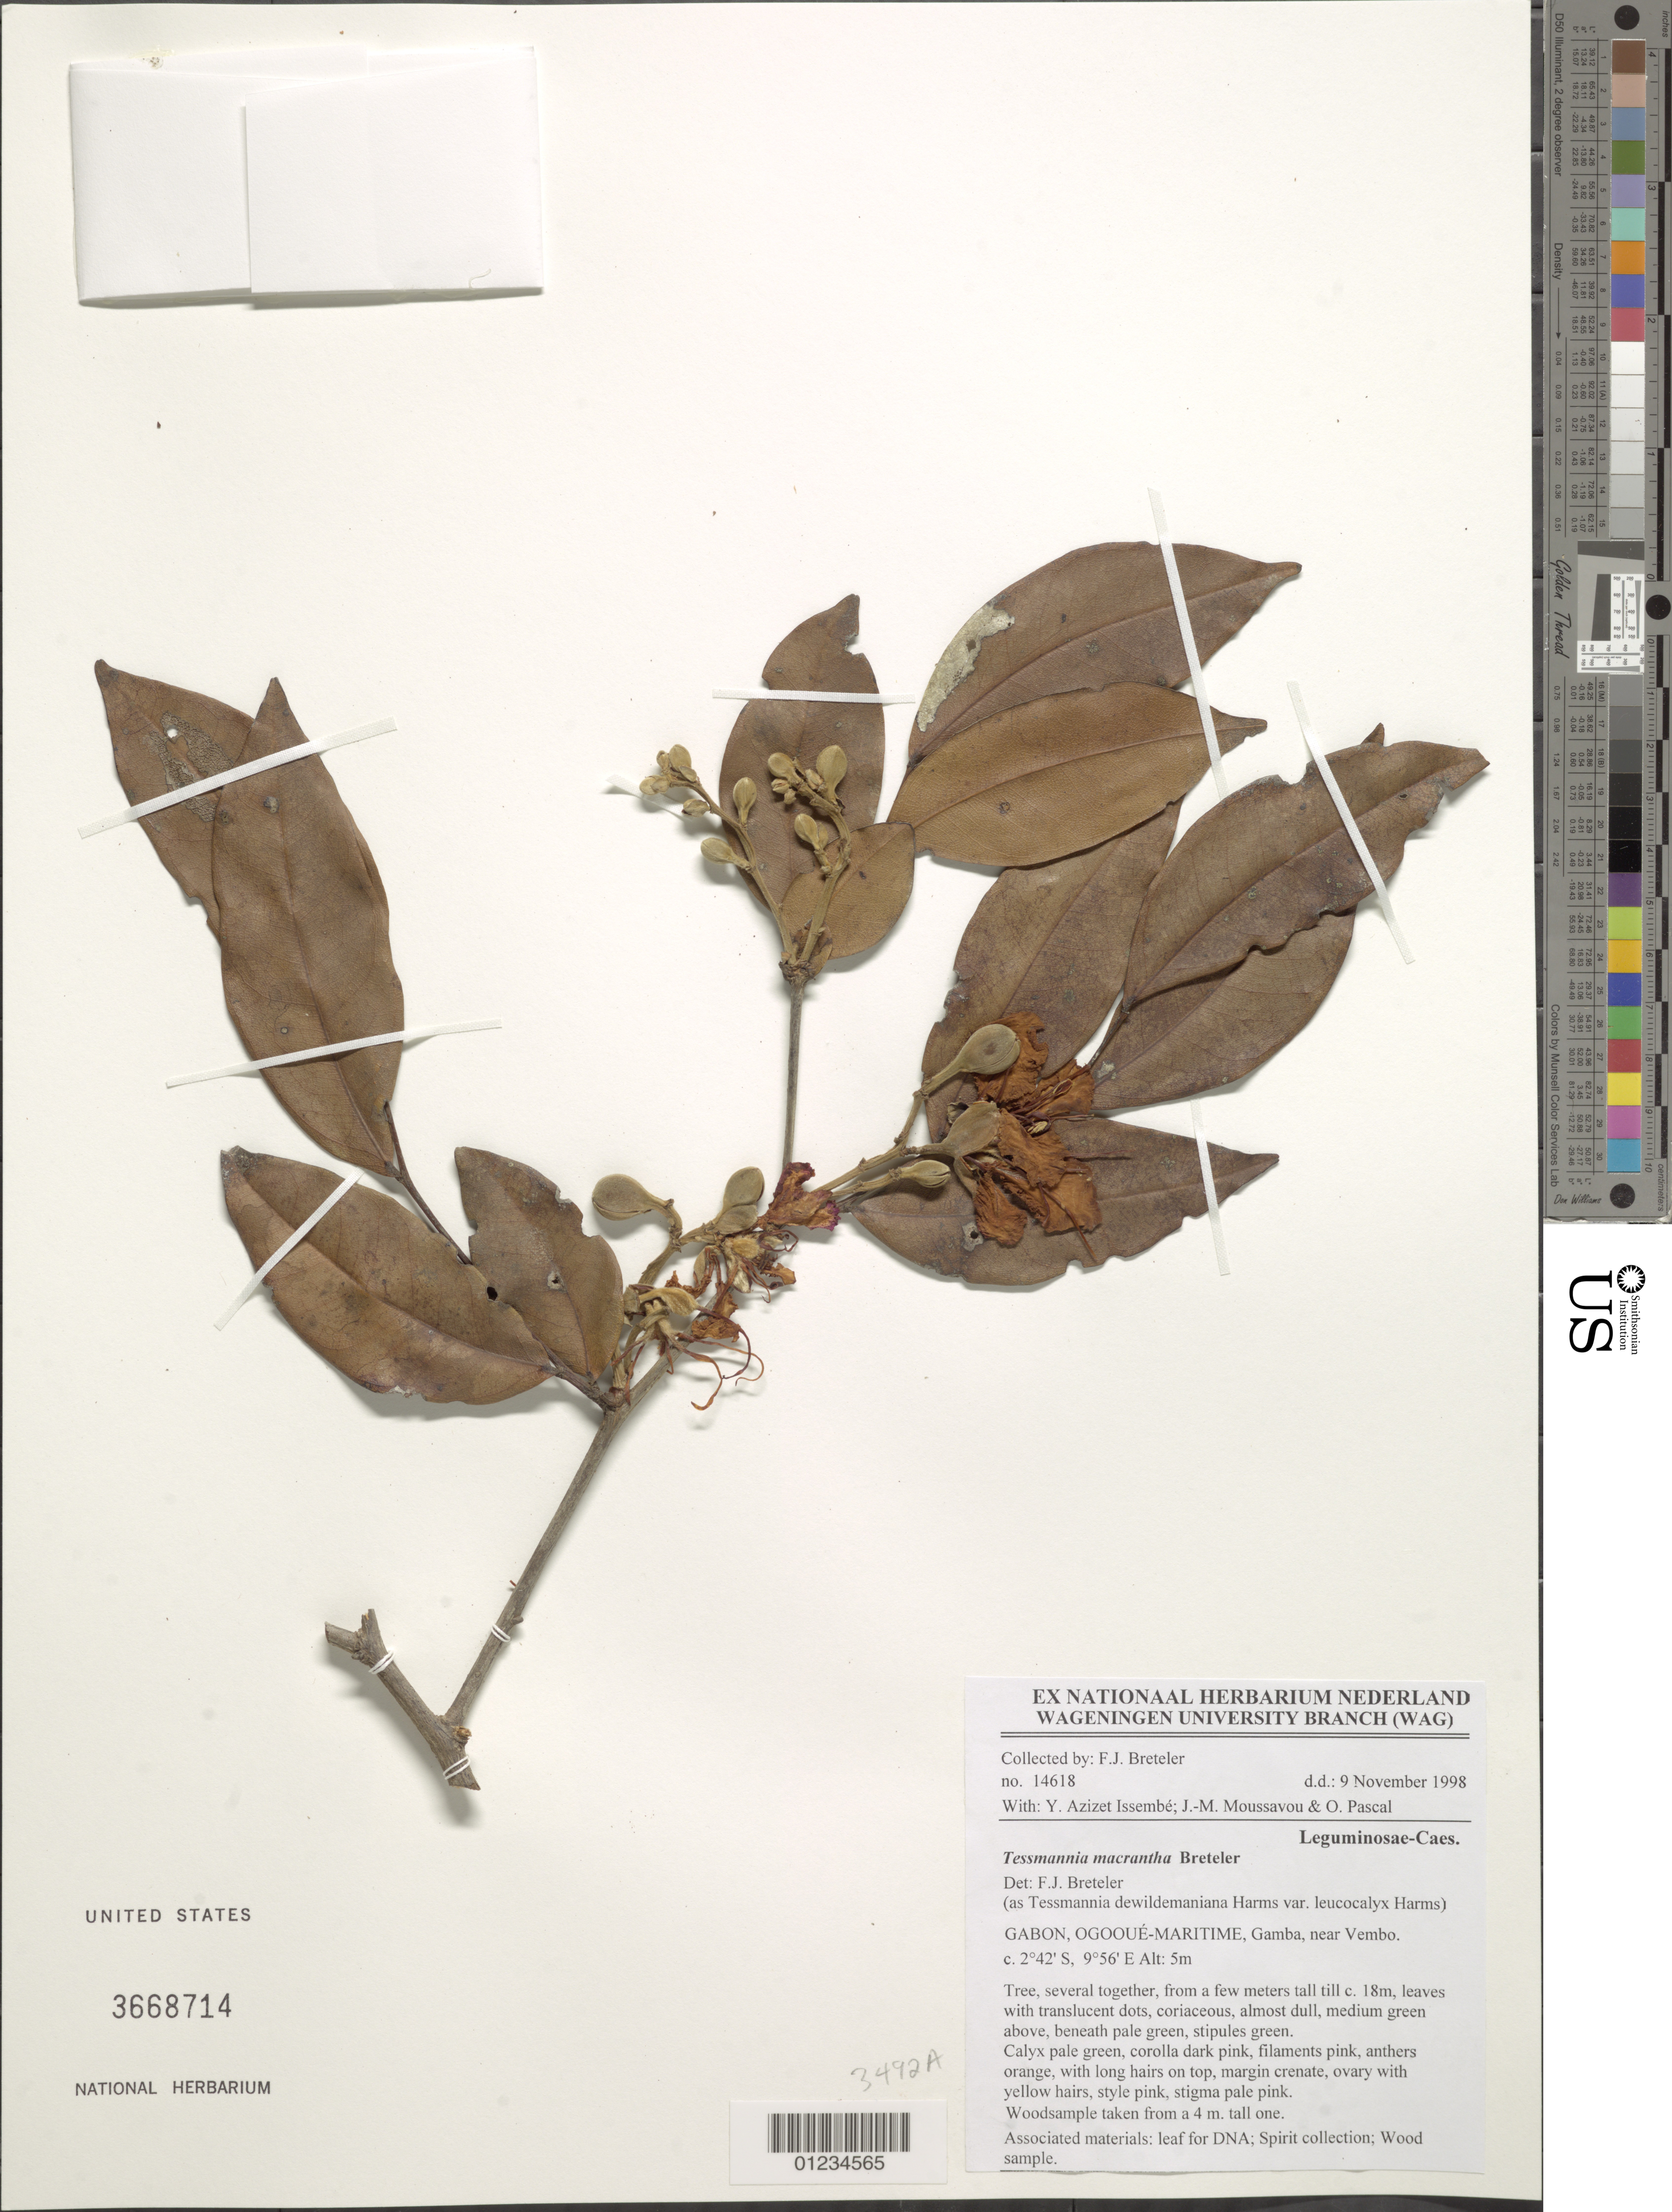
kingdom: Plantae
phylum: Tracheophyta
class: Magnoliopsida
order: Fabales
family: Fabaceae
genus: Tessmannia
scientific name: Tessmannia macrantha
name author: Breteler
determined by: Breteler, F. J.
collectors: F. J. Breteler, Y. Issembe, O. Pascal & J. Moussavou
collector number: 14618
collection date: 1998-11-09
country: Gabon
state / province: Ogooué-Maritime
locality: Gamba,near Vembo.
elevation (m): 5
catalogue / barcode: US 3668714